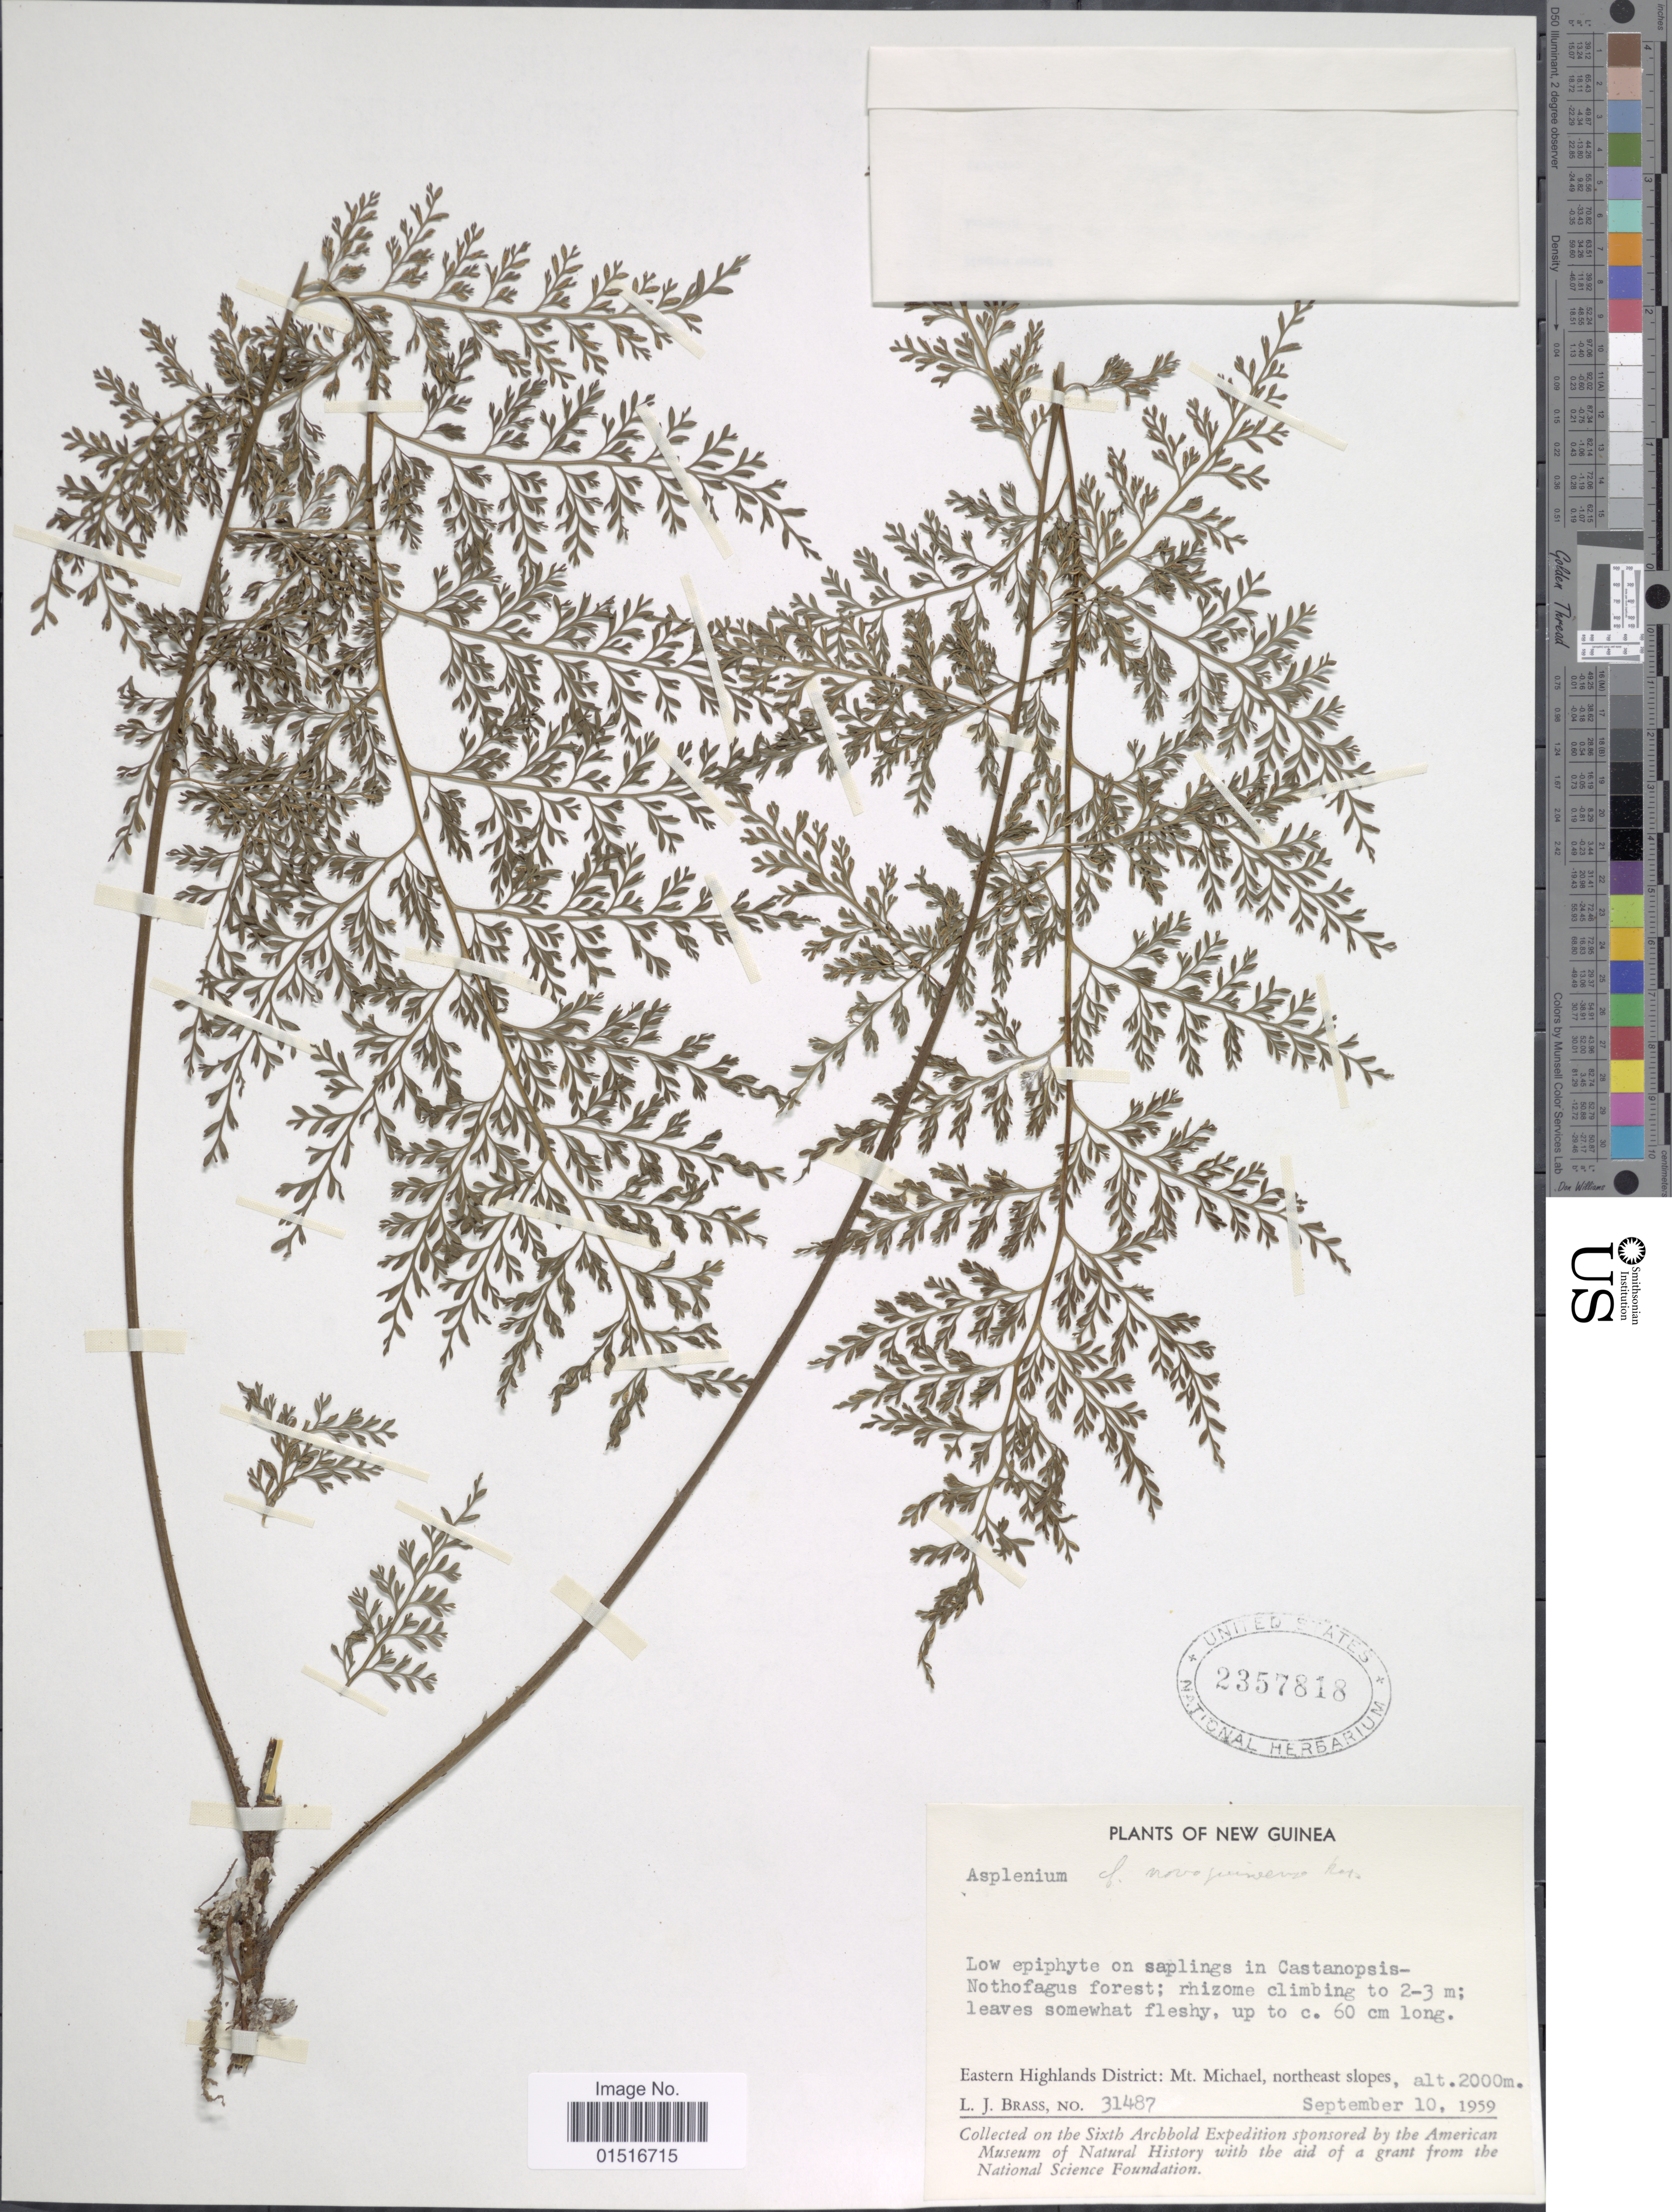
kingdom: Plantae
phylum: Tracheophyta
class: Polypodiopsida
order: Polypodiales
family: Aspleniaceae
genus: Asplenium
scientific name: Asplenium novoguineense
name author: Rosenst.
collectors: L. J. Brass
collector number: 31487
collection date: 1959-09-10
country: Papua New Guinea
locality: New Guinea. Eastern Highlands District: Mt. Michael, northeast slopes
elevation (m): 2000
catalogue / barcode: US 2357818